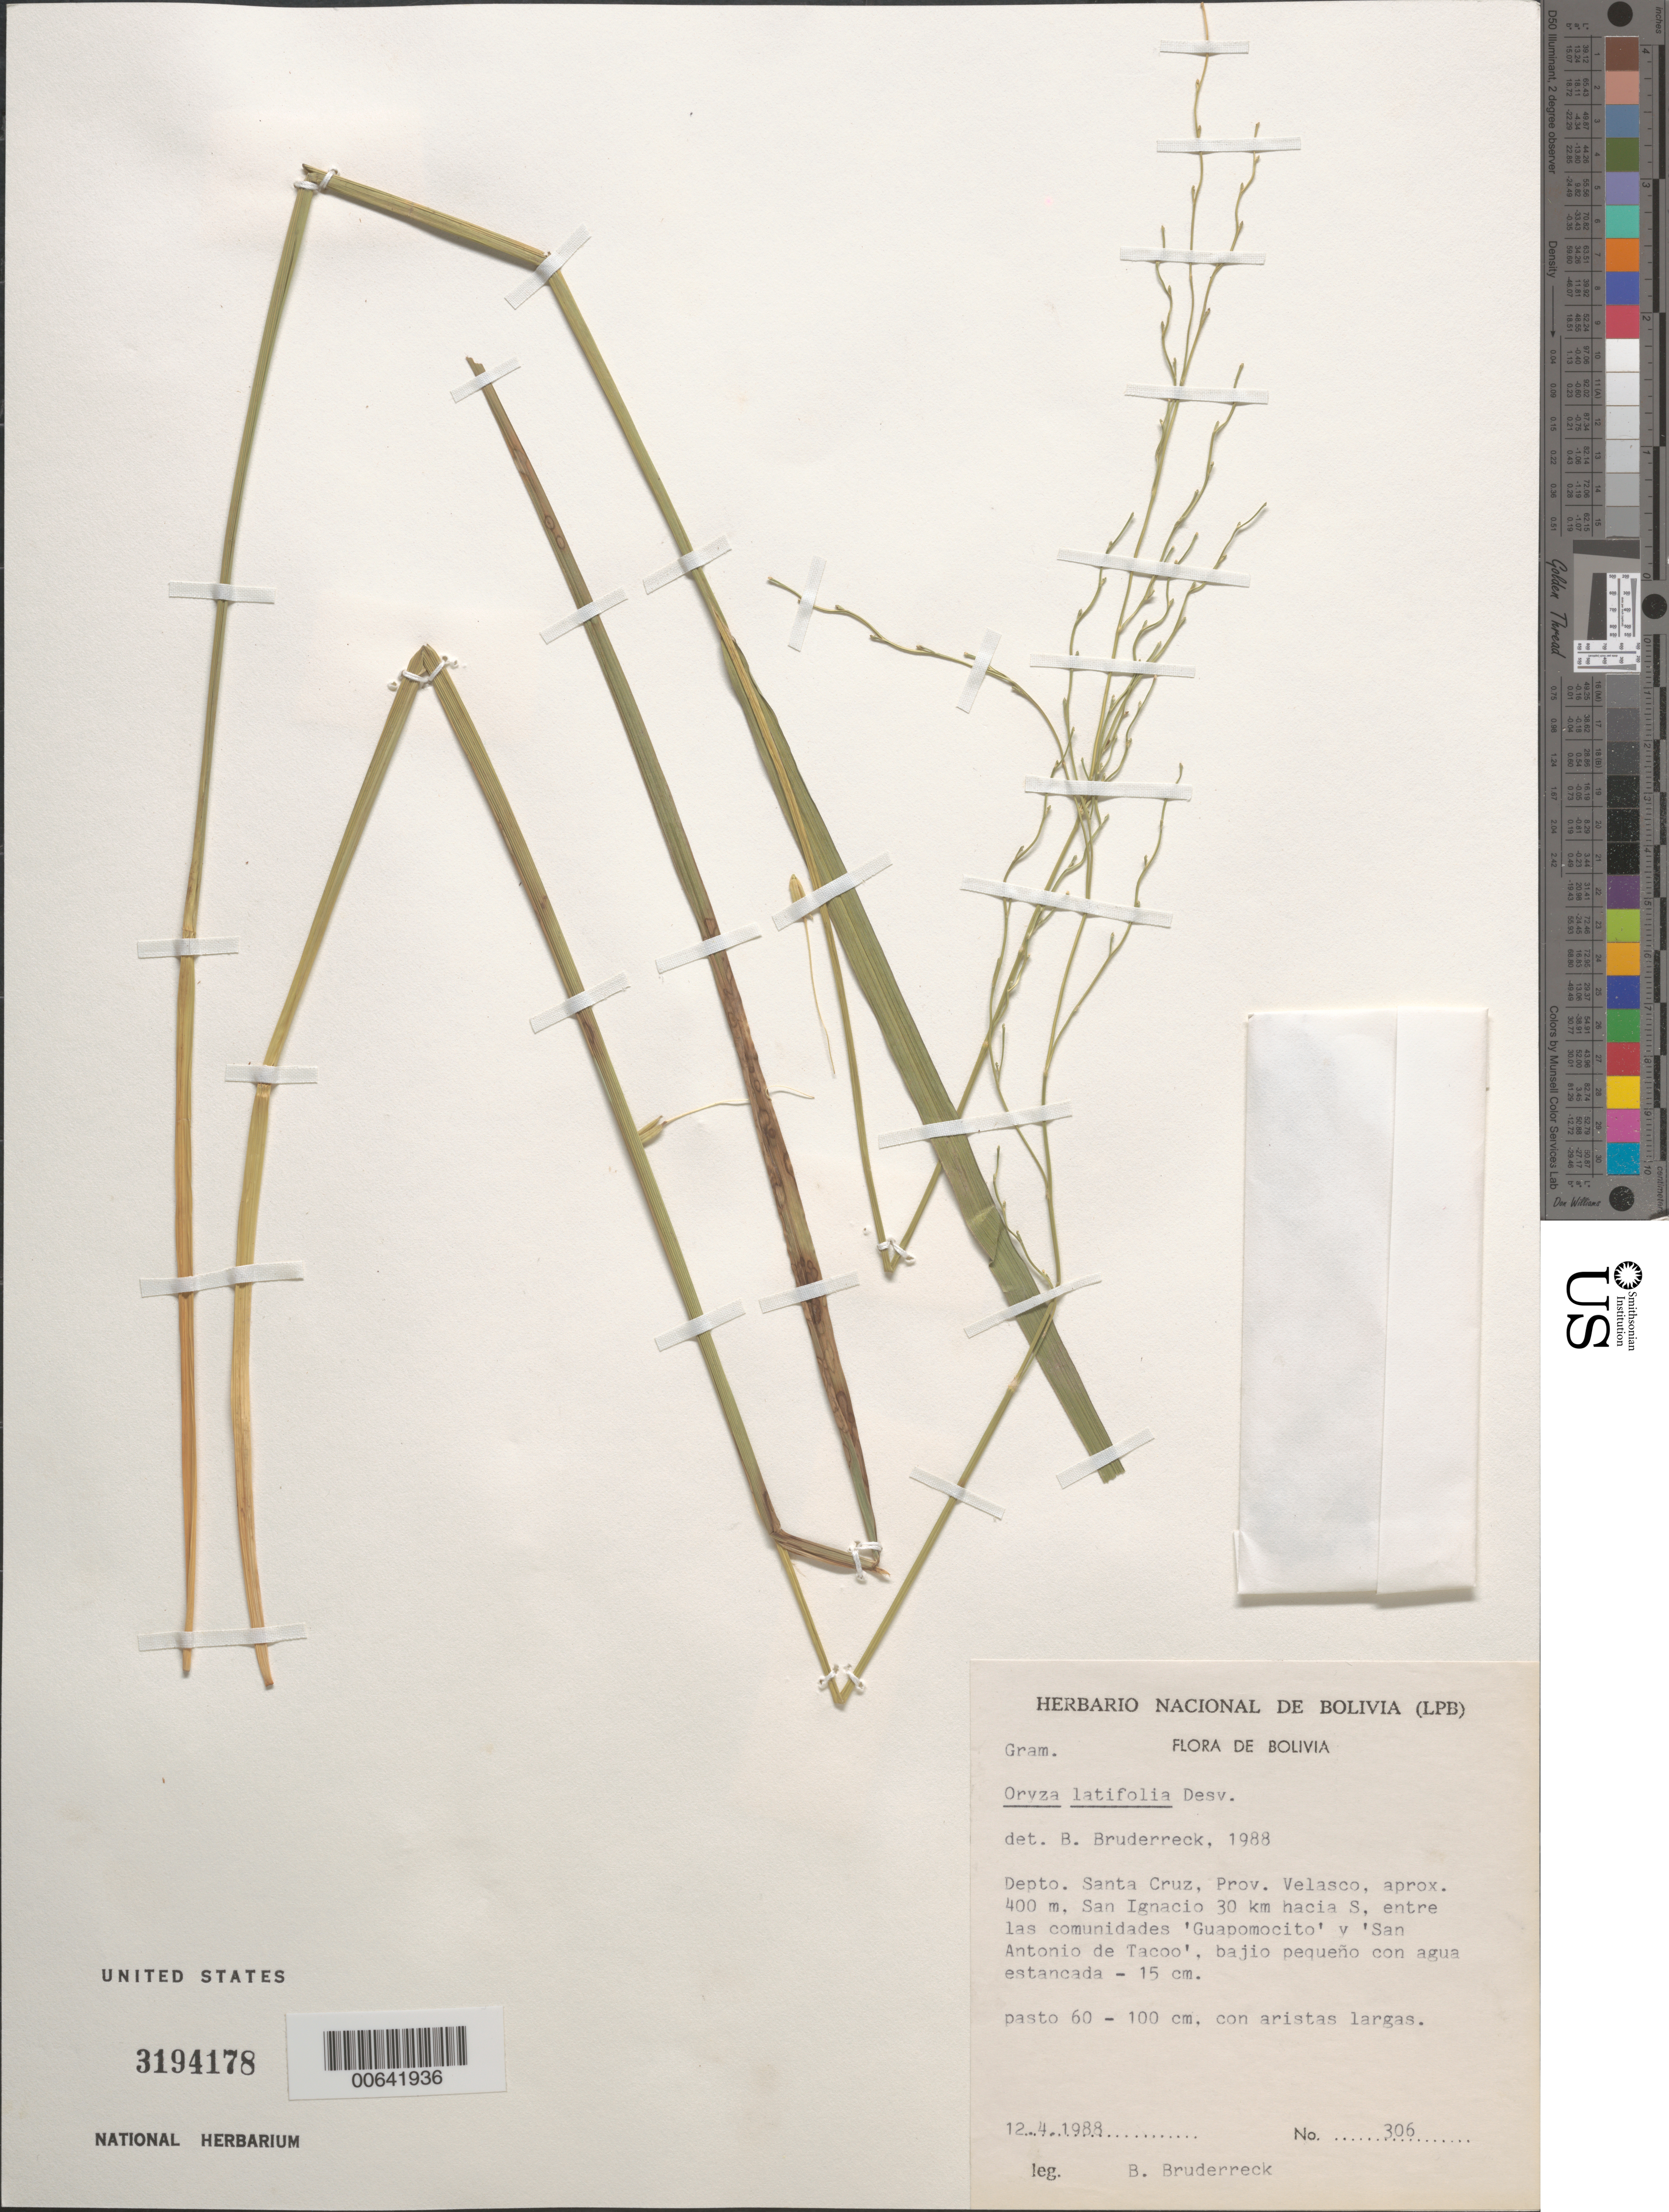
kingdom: Plantae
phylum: Tracheophyta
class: Liliopsida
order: Poales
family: Poaceae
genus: Oryza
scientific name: Oryza latifolia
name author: Desv.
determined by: Bruderreck, B.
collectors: B. Bruderreck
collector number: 306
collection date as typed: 04 Dec 1988 or 12 Apr 1988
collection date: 1988-04-12 or 1988-12-04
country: Bolivia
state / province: Santa Cruz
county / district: Velasco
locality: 30 km Hacia el S Comunidades de Guapomocito y San Antonia de Tacoo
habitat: Bajio pequeño con agua estancada hasta 15 cm.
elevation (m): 400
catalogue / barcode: US 3194178